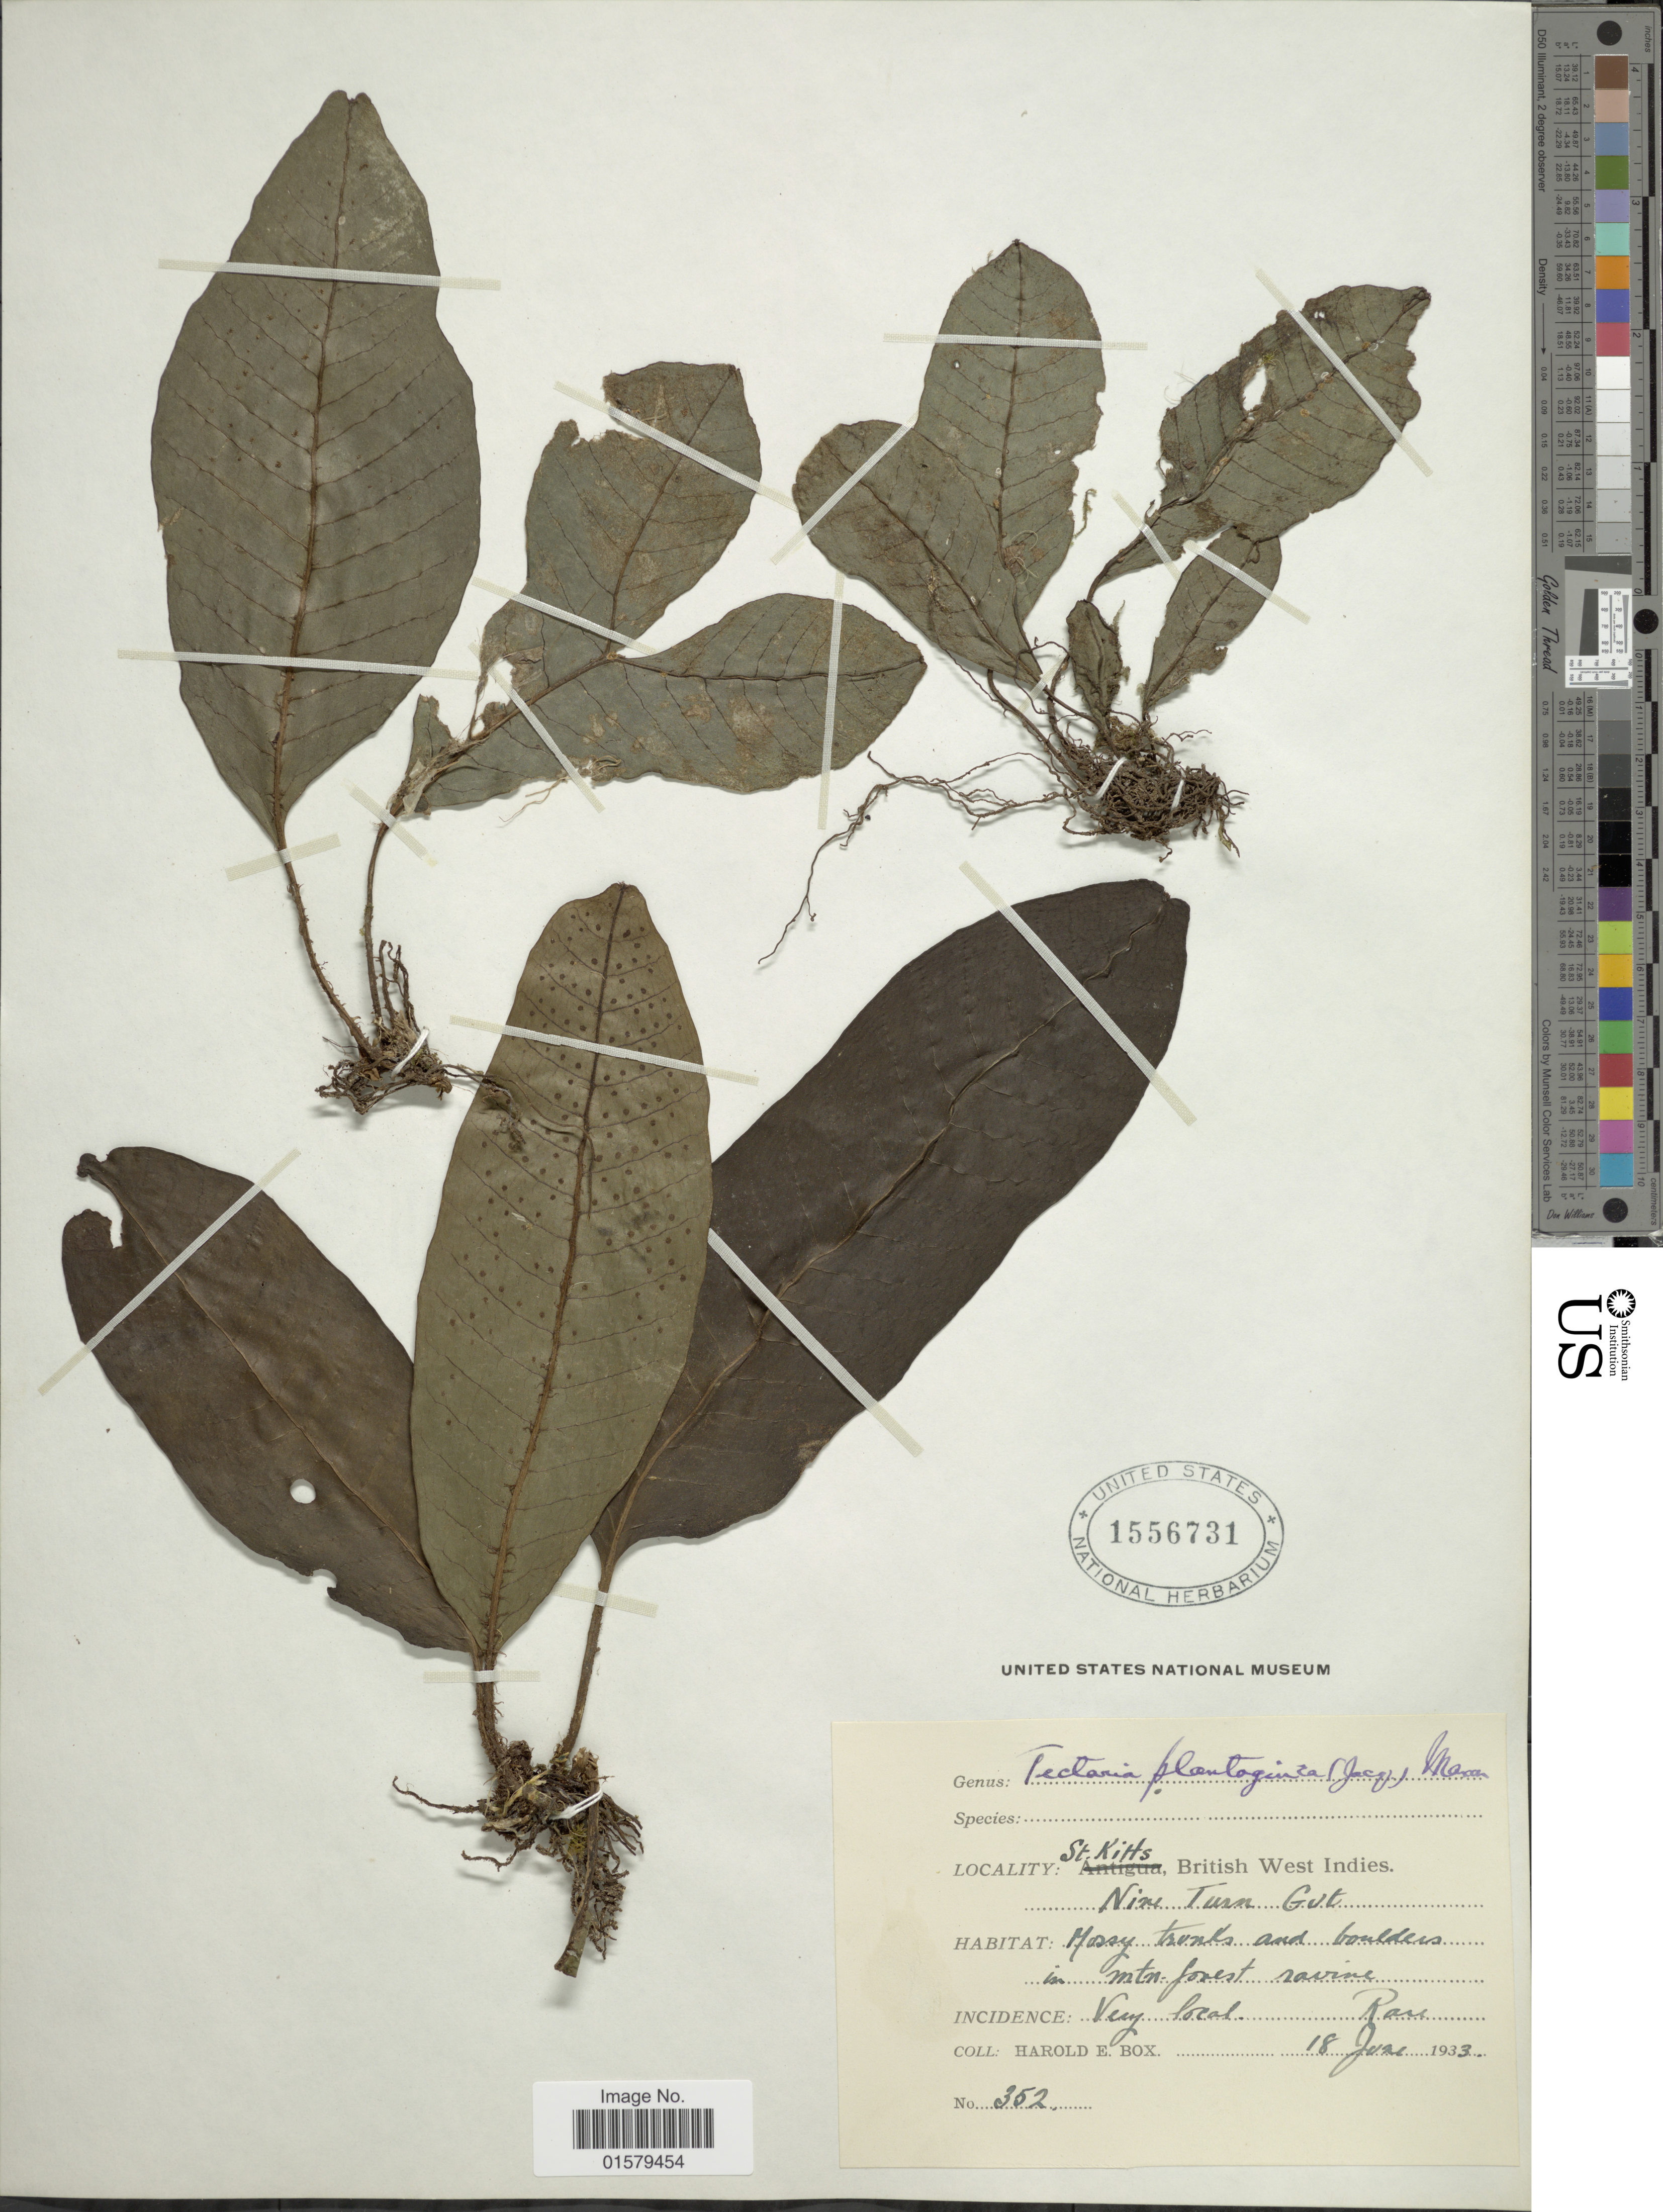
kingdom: Plantae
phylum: Tracheophyta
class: Polypodiopsida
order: Polypodiales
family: Tectariaceae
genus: Tectaria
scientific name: Tectaria plantaginea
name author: (Jacq.) Maxon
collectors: H. E. Box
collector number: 352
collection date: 1933-06-18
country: St. Christopher-Nevis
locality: St. Kitts, Nine Turn Gut [interpreted]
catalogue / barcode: US 1556731